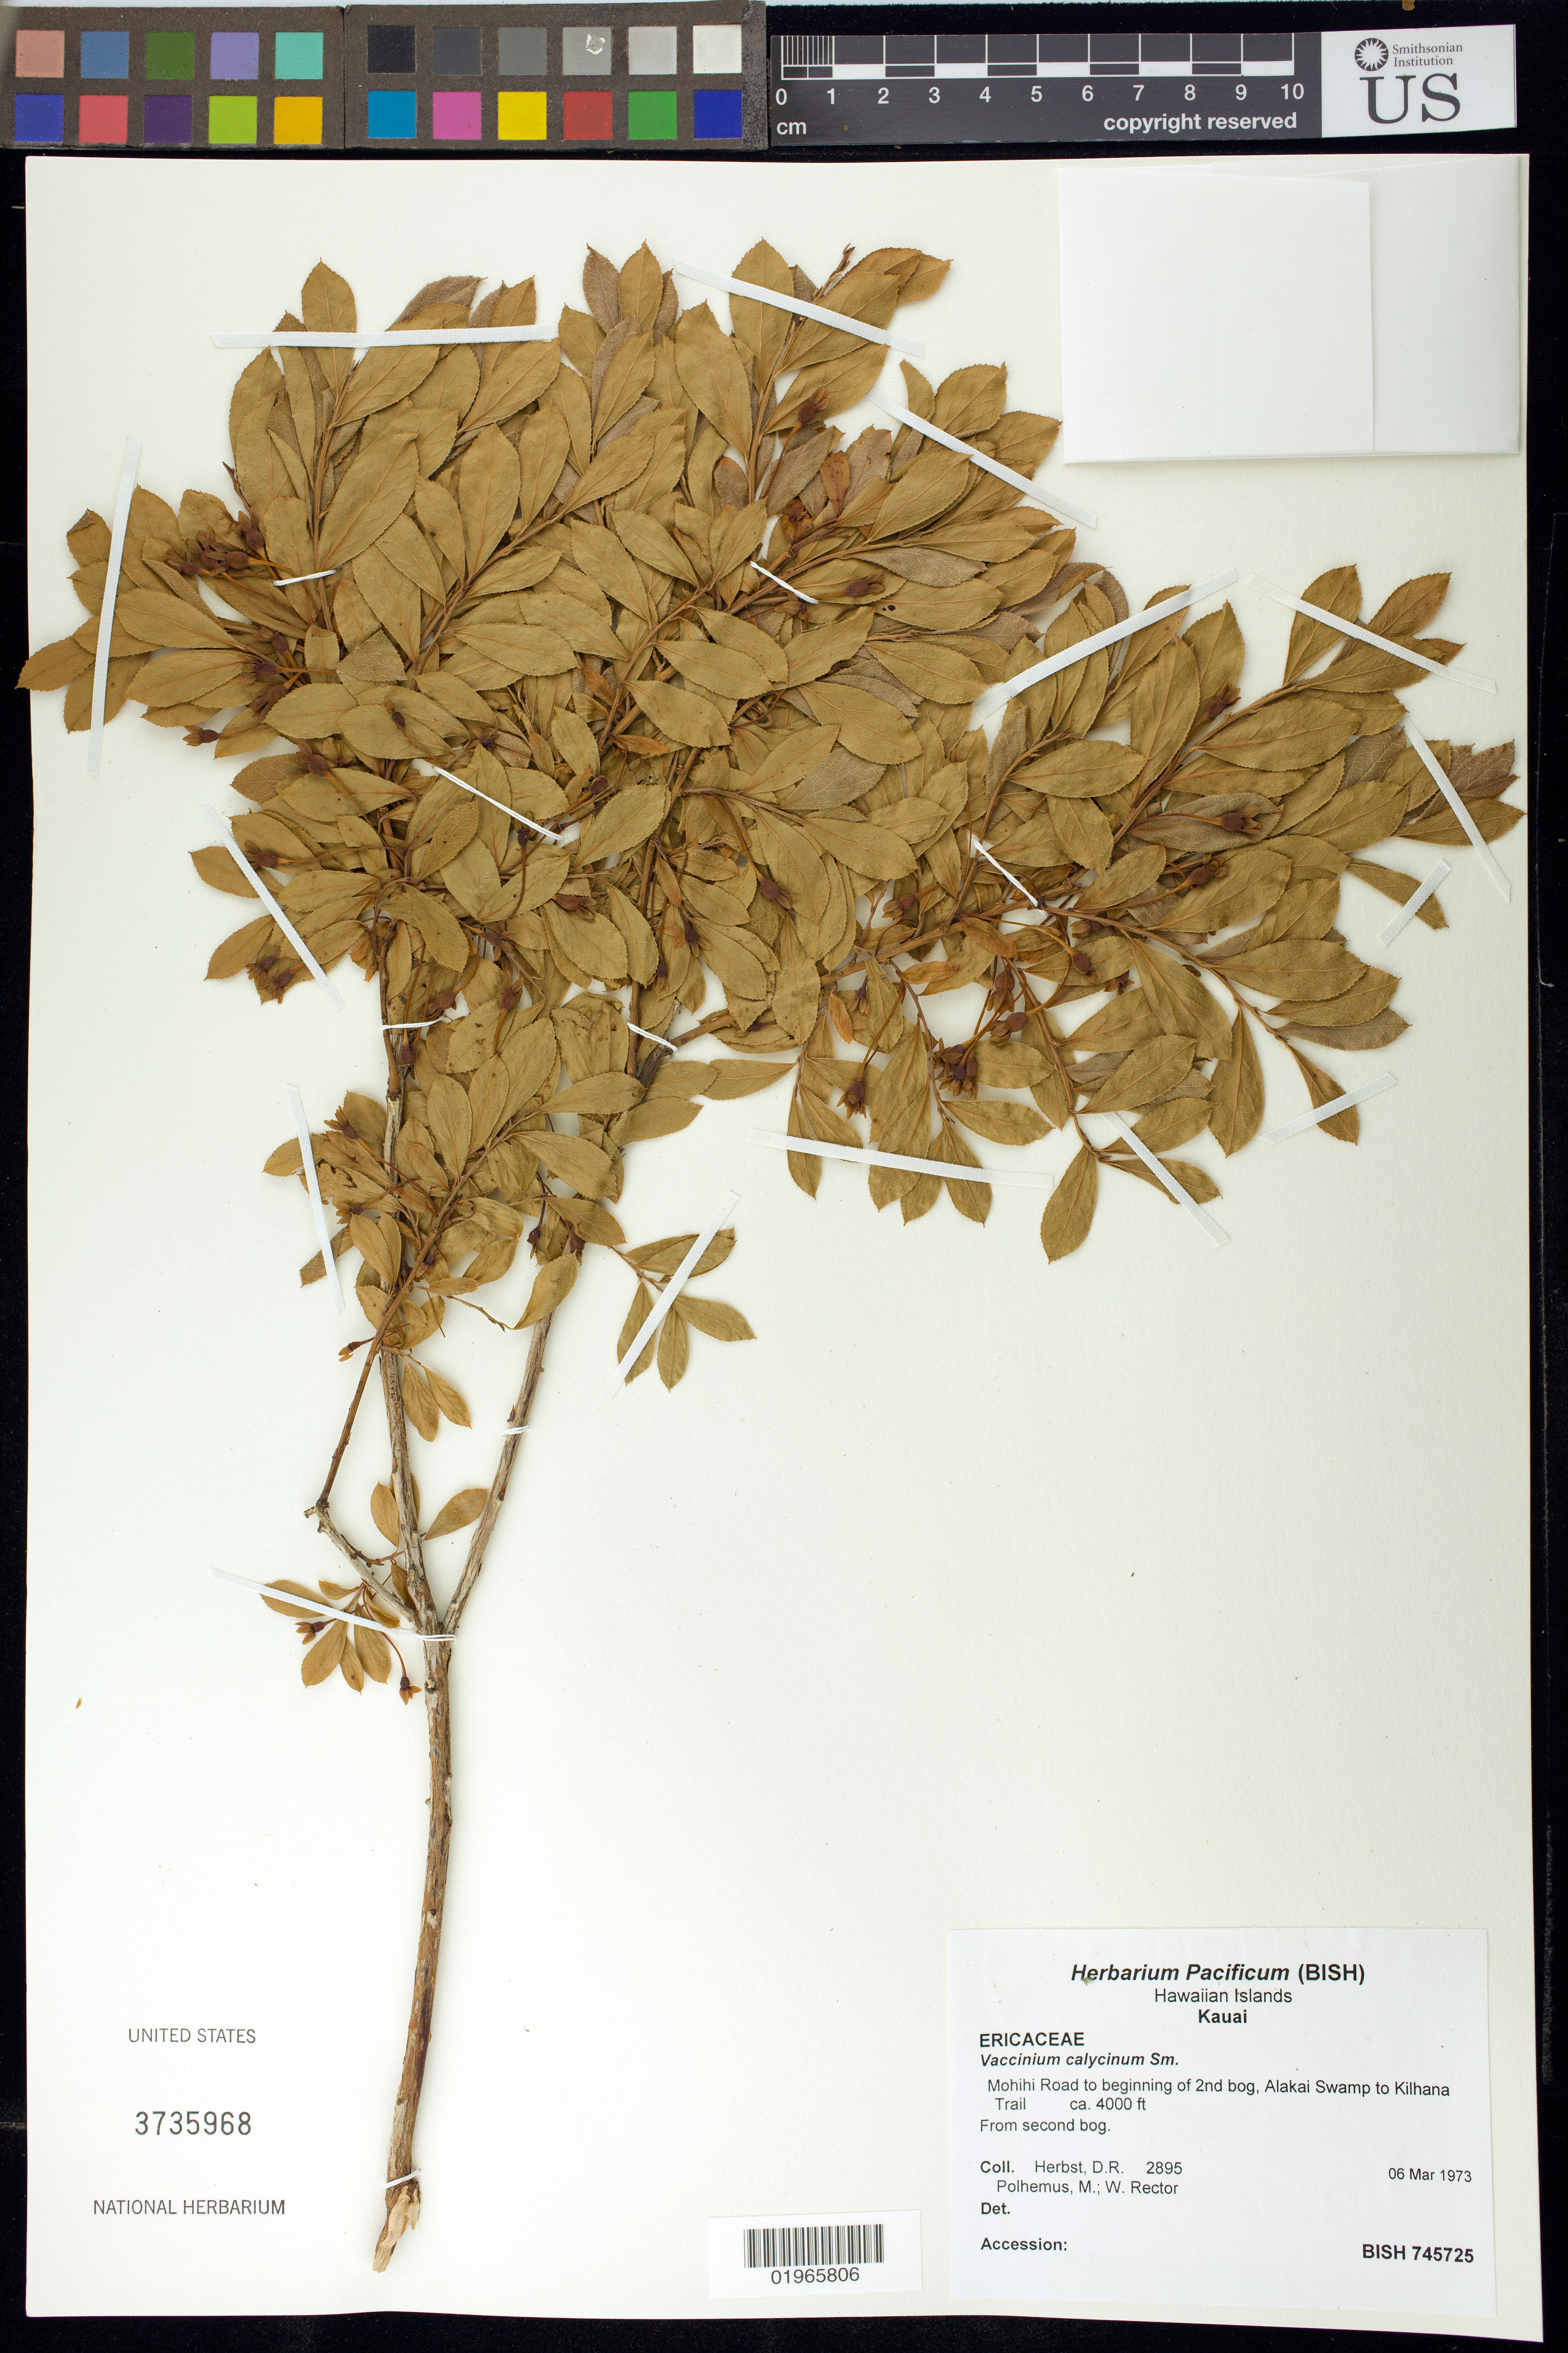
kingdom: Plantae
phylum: Tracheophyta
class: Magnoliopsida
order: Ericales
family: Ericaceae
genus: Vaccinium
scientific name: Vaccinium calycinum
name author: Sm.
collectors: D. R. Herbst, M. Polhemus & W. Rector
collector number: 2895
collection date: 1973-03-06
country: United States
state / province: Hawaii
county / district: Kauai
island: Kaua'i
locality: Mohihi Road to beginning of 2nd bog, Alaka'i Swamp to Kilhana Trail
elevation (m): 1219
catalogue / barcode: US 3735968